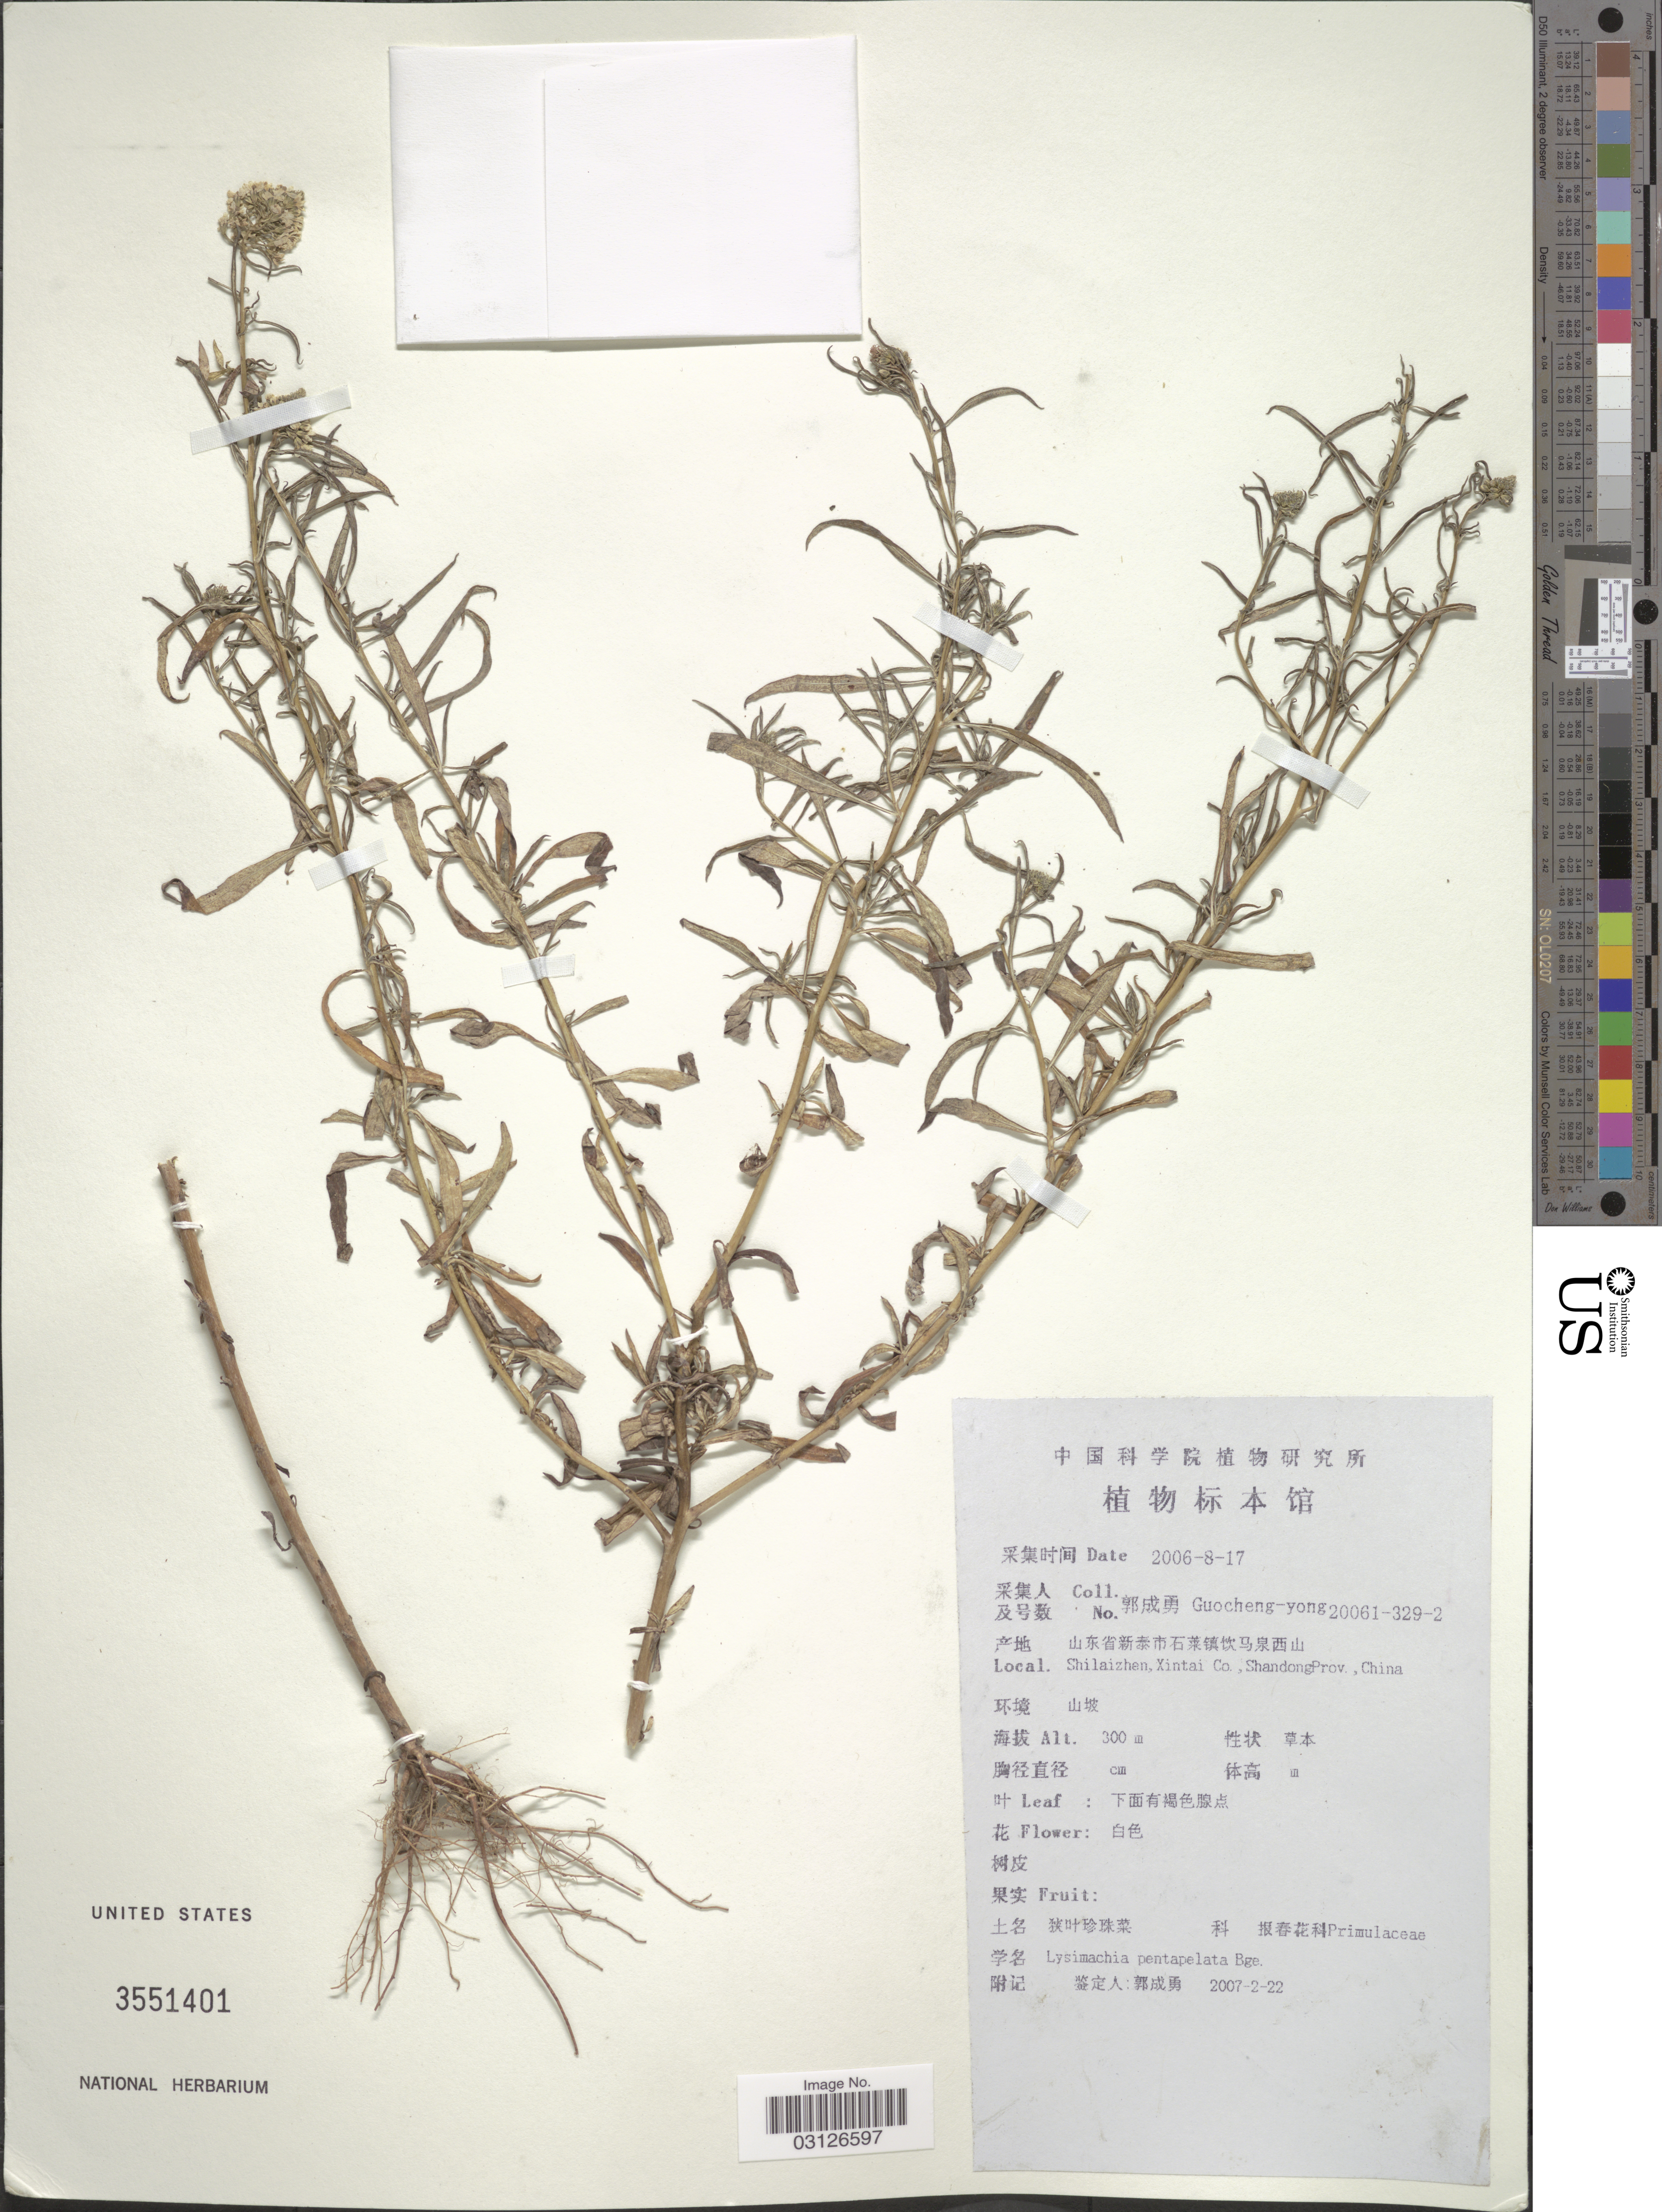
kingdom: Plantae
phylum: Tracheophyta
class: Magnoliopsida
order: Ericales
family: Primulaceae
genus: Lysimachia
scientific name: Lysimachia pentapetala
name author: Bunge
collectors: Guo cheng-yong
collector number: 20061-329-2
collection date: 2006-08-17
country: China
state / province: Shandong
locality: Shilaizhen, Xintai Co.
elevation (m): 300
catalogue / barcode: US 3551401